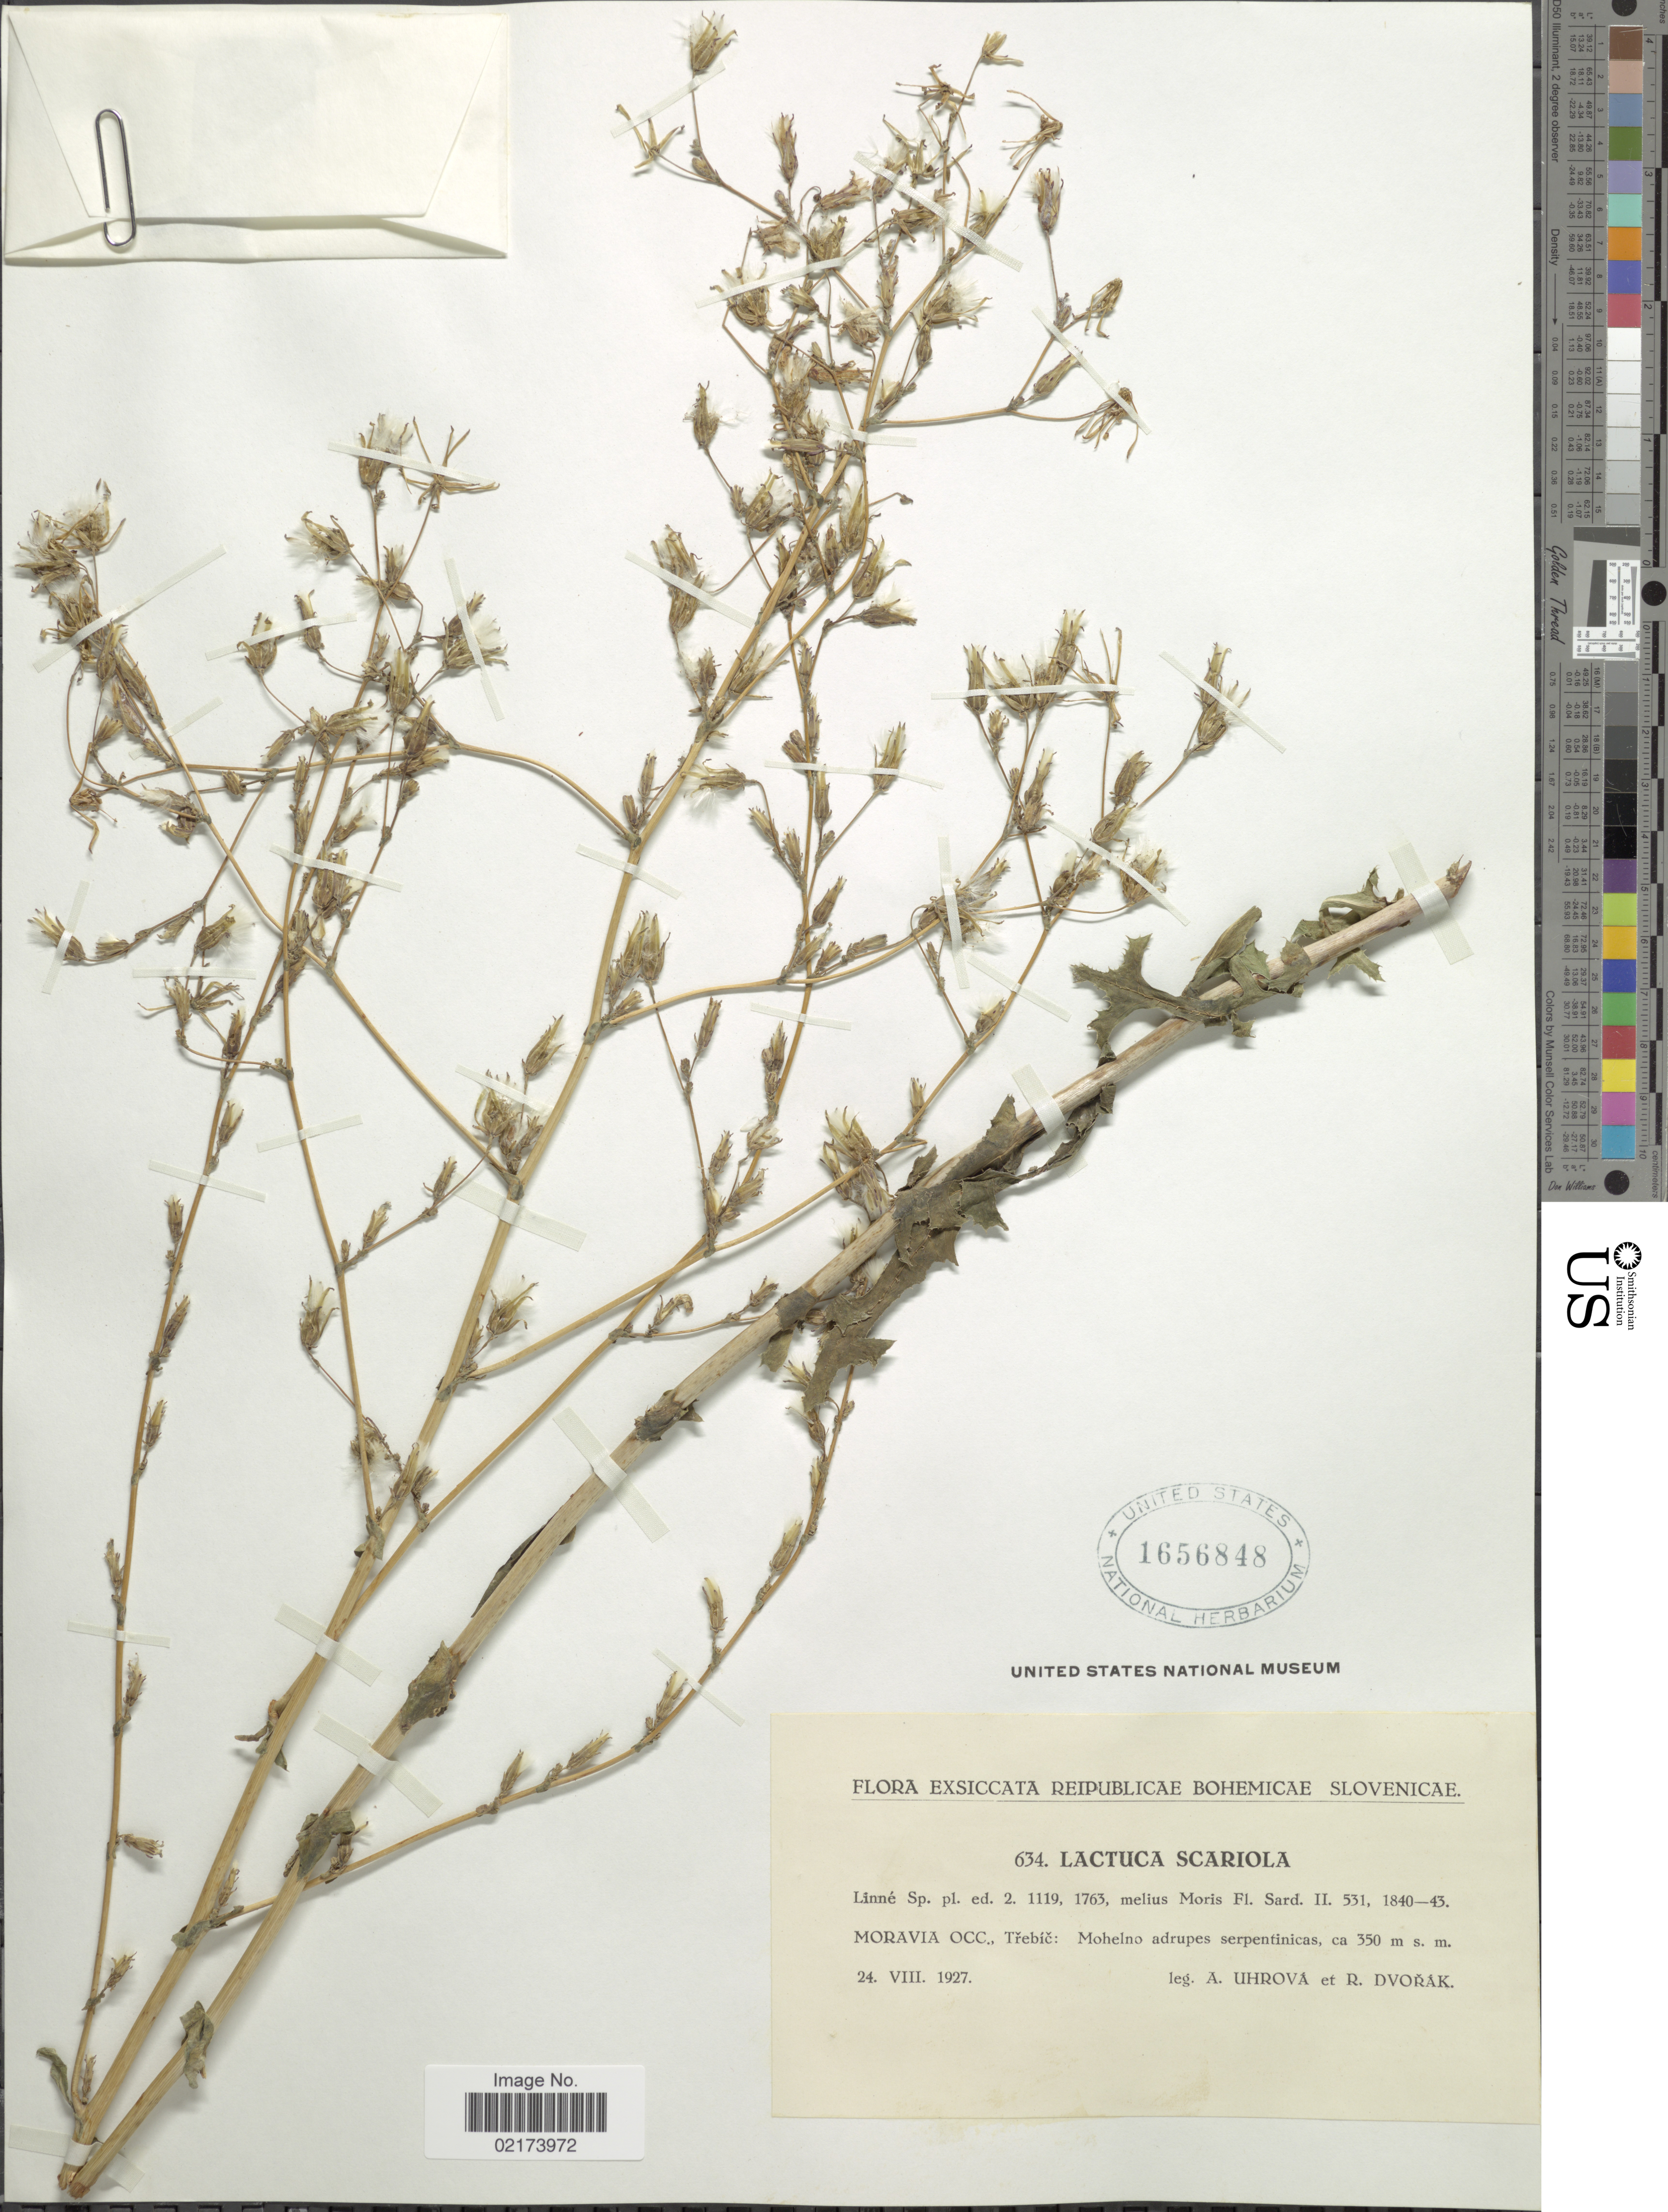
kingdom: Plantae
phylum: Tracheophyta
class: Magnoliopsida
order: Asterales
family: Asteraceae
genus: Lactuca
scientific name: Lactuca serriola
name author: L.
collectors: Uhrova & R. Dvořák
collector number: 634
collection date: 1927-08-24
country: Czechia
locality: Reipublicae Bohemicae Slovenicae, Moravia Occ., Trebic, Mohelno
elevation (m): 350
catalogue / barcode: US 1656848